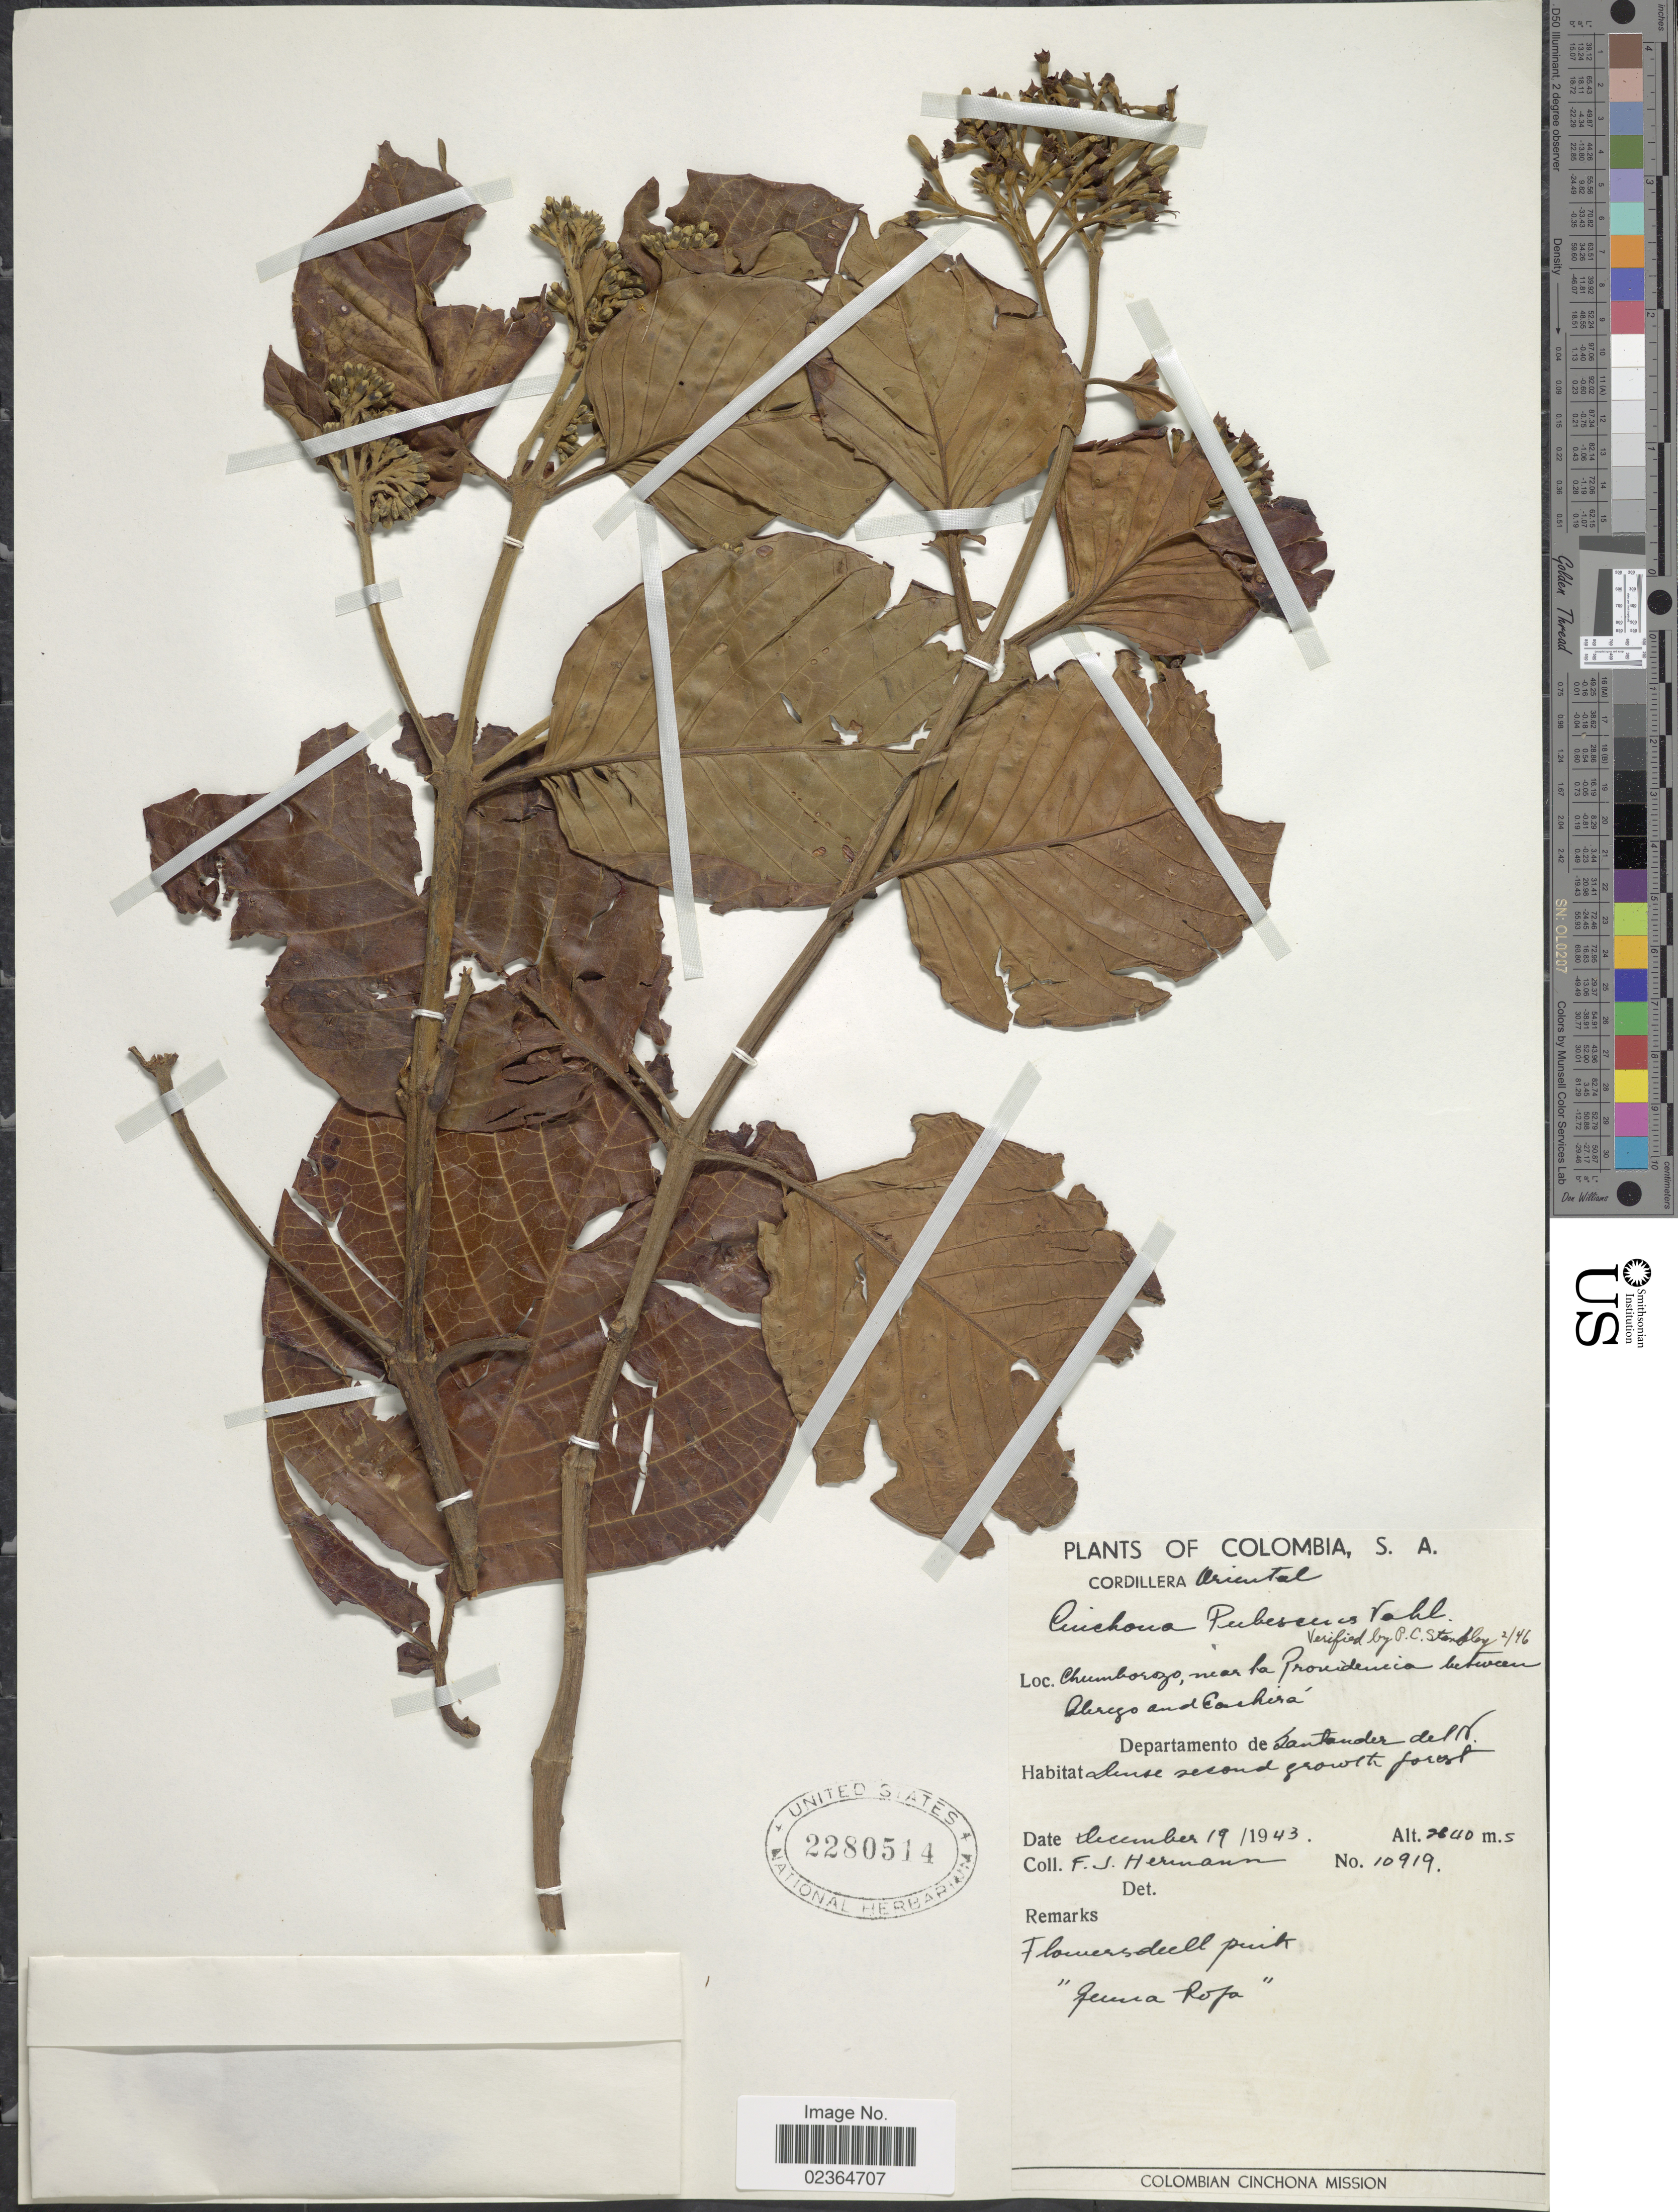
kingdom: Plantae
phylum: Tracheophyta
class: Magnoliopsida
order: Gentianales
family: Rubiaceae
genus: Cinchona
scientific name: Cinchona pubescens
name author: Vahl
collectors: F. J. Hermann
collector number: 10919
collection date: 1943-12-19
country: Colombia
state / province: Norte de Santander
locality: Cordillera Oriental. Chimborazo, near La Providencia between Abrego and Cachirá. Departamento de Santander del N.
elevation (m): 2640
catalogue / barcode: US 2280514